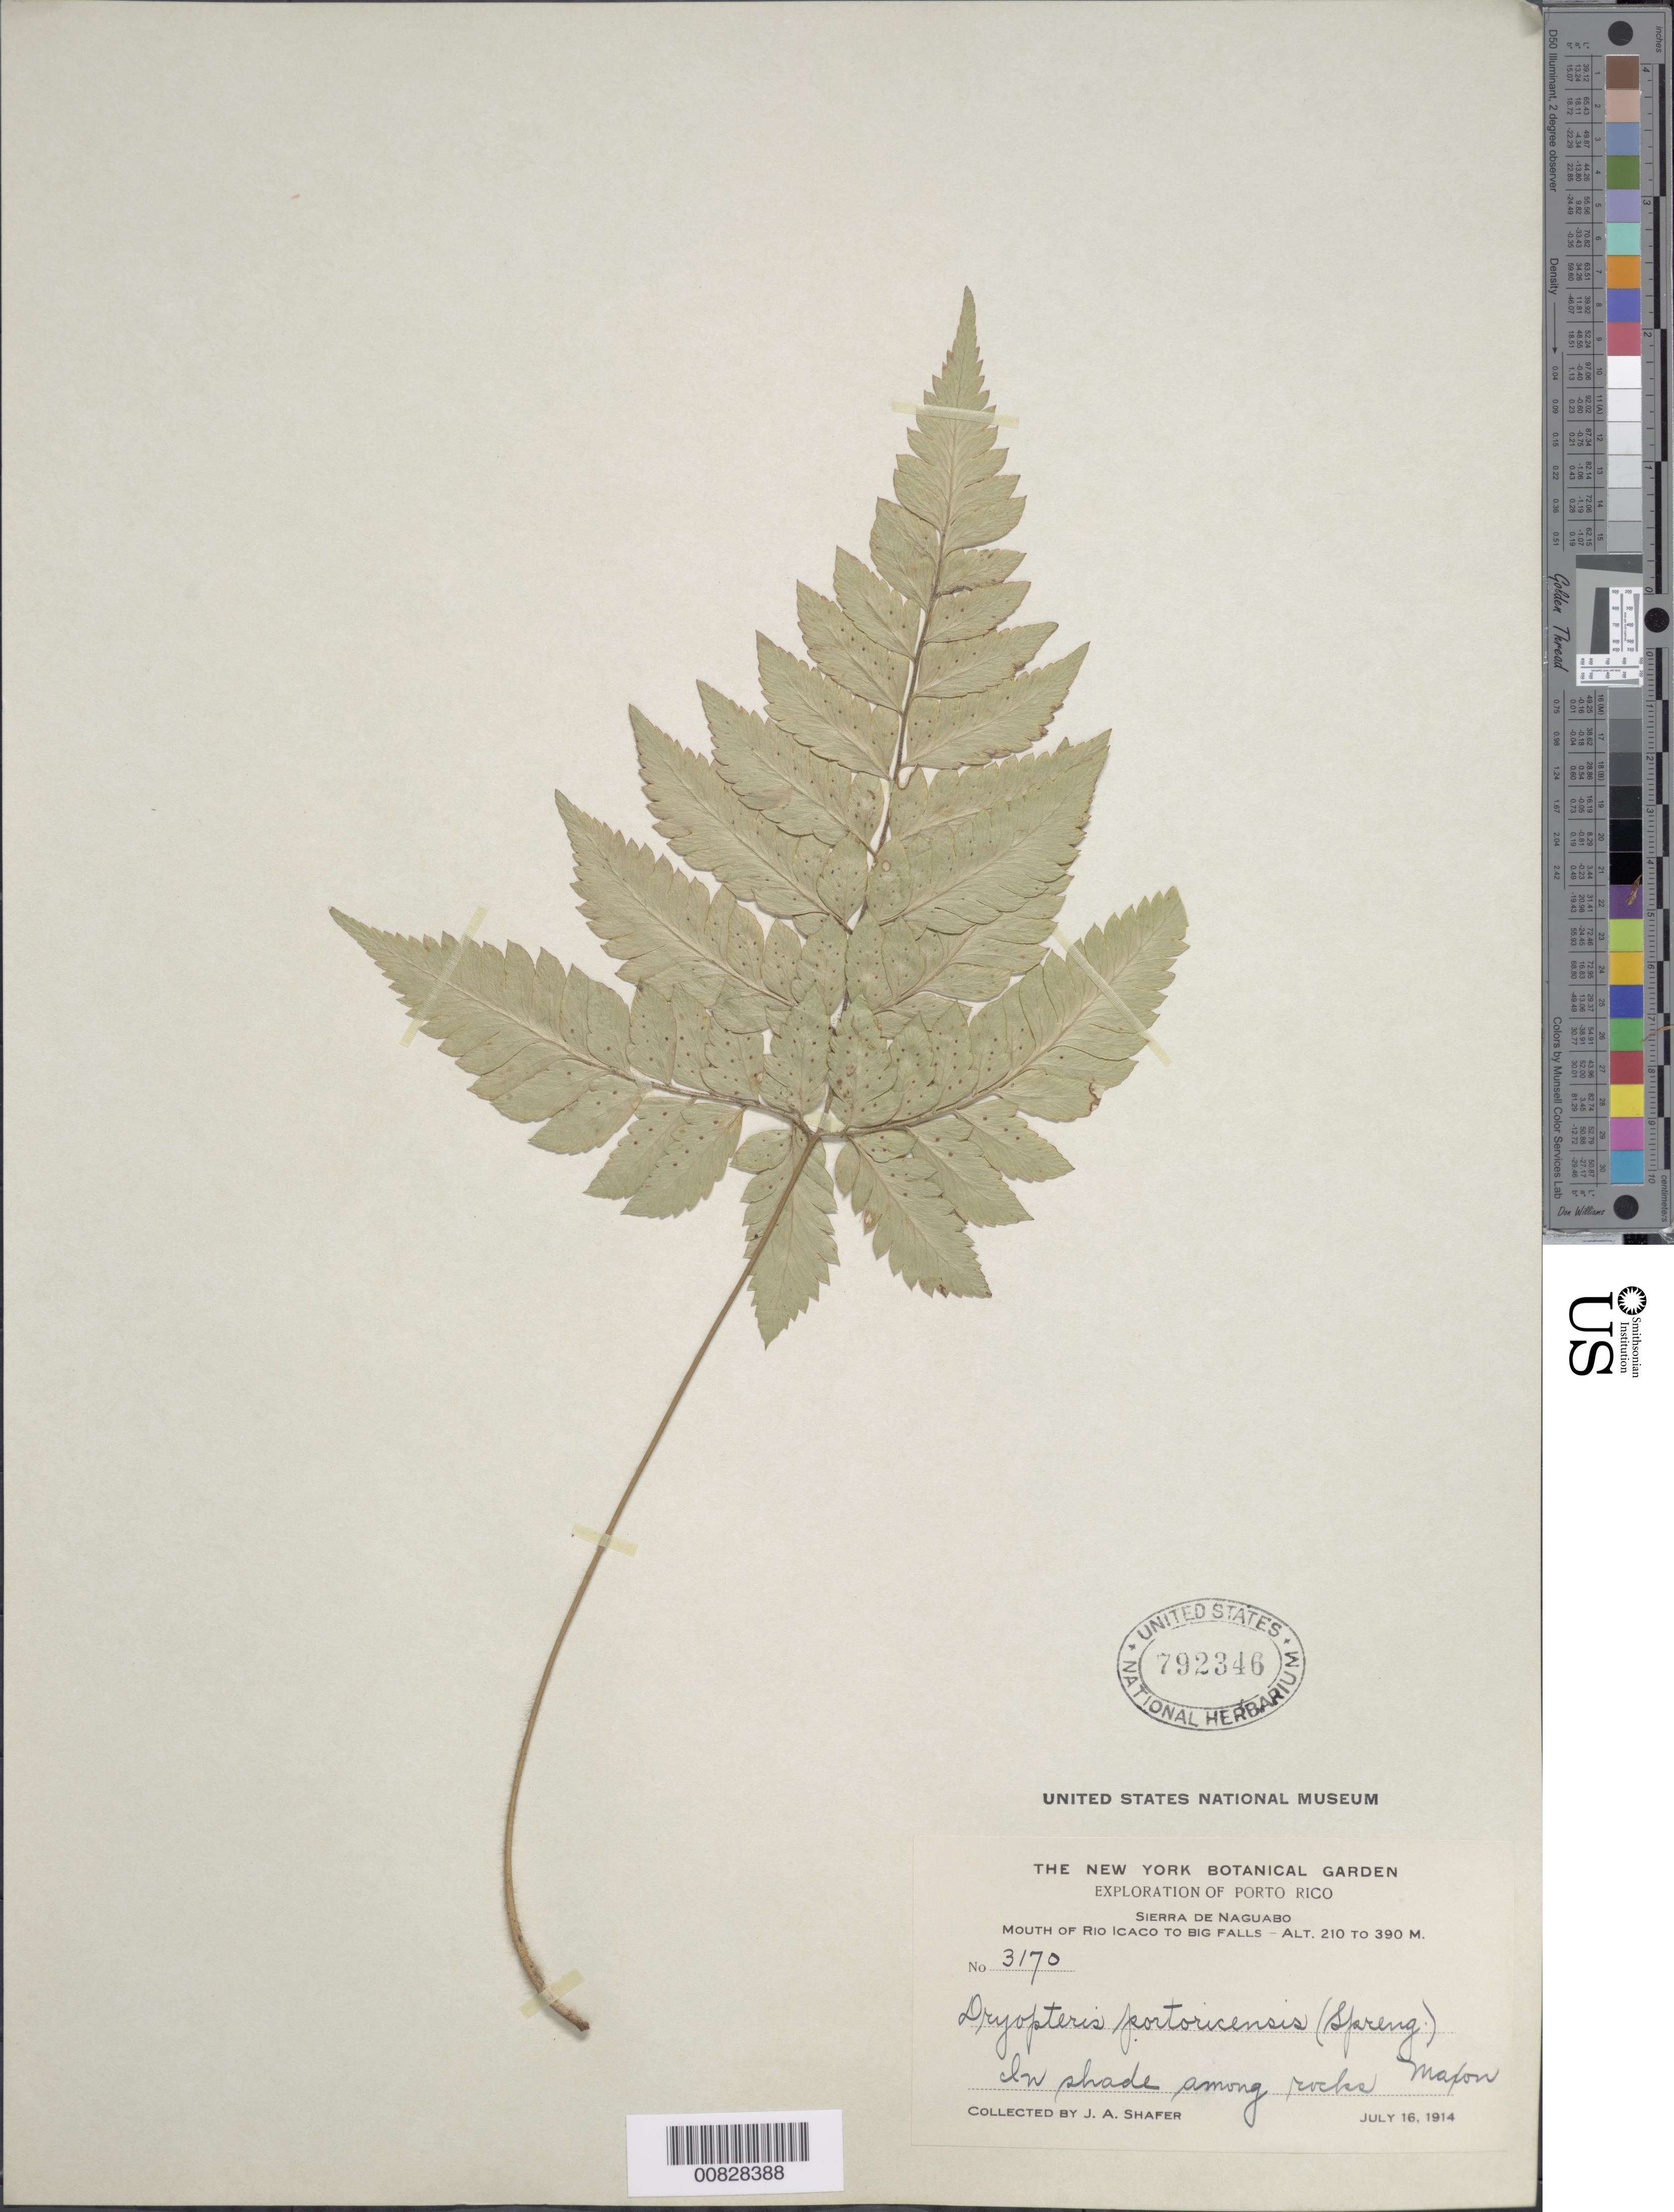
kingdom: Plantae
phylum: Tracheophyta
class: Polypodiopsida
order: Polypodiales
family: Dryopteridaceae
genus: Polystichopsis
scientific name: Polystichopsis chaerophylloides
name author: (Poir.) C.V. Morton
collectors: J. A. Shafer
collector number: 3170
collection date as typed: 16 Jul 1914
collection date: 1914-07-16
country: Puerto Rico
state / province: Naguabo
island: Puerto Rico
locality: Sierra de Naguabo, mouth of Río Icaco to Big Falls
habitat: Shade among rocks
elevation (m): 210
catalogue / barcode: US 792346